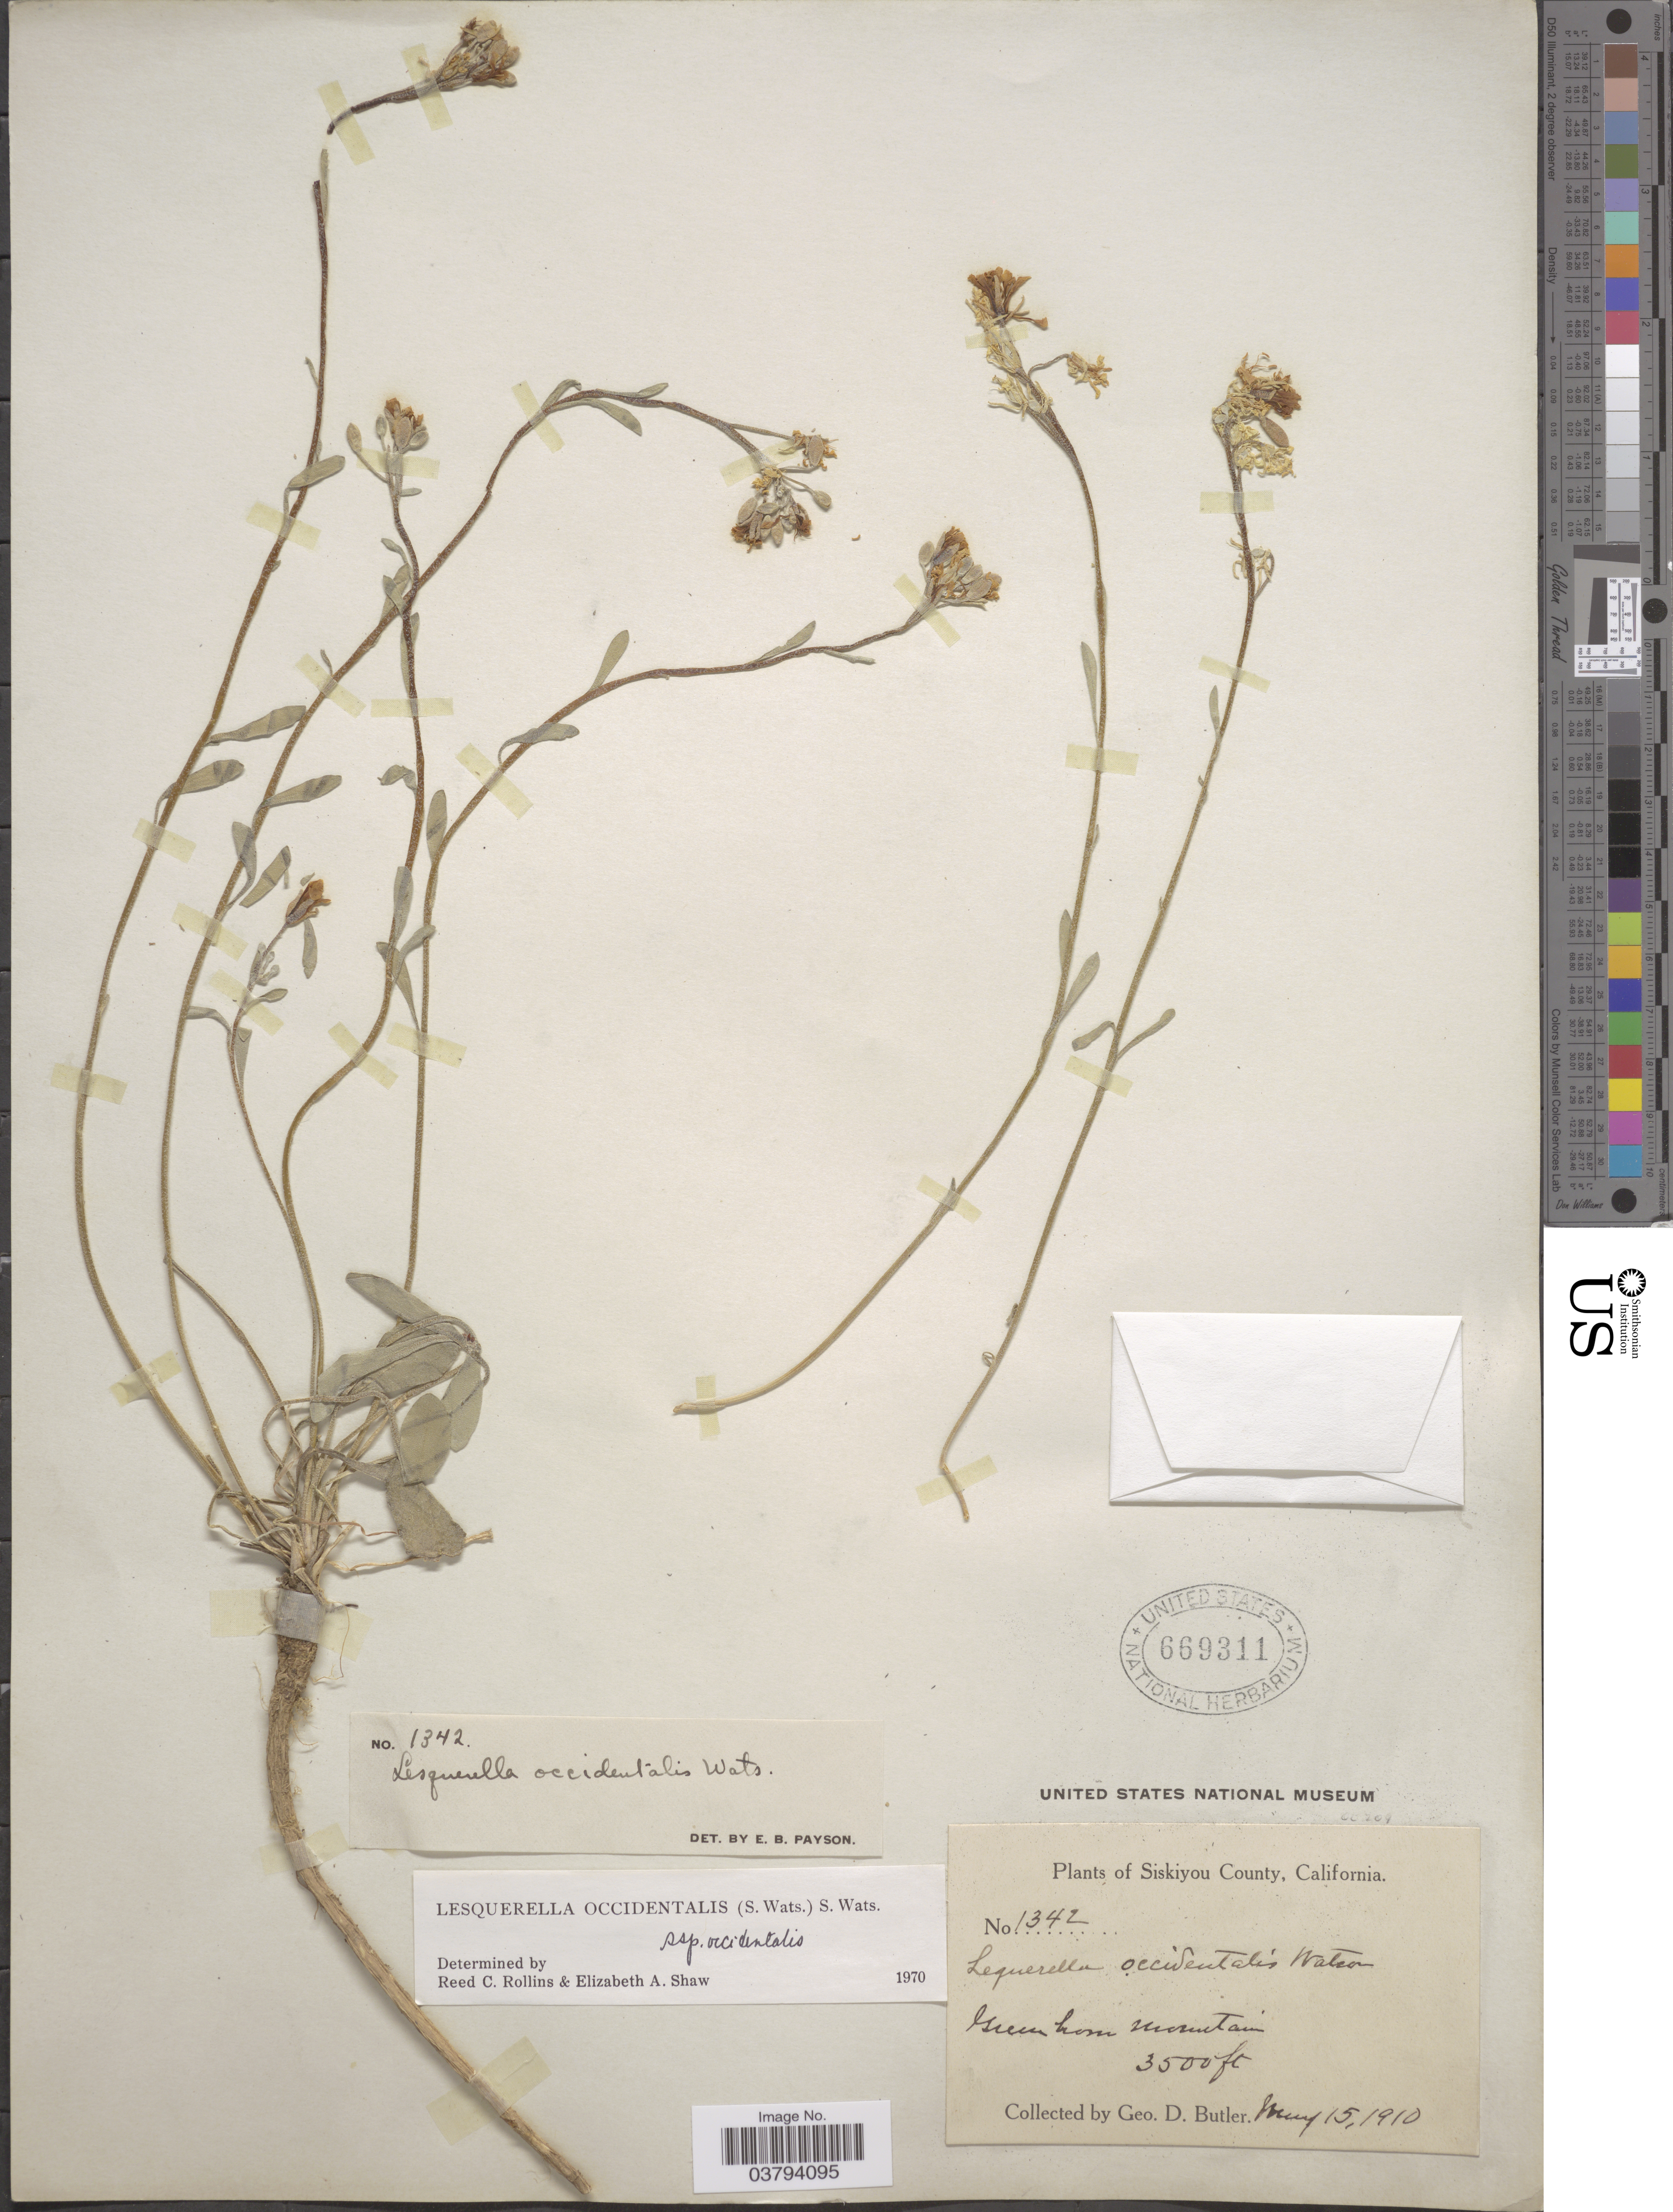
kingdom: Plantae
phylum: Tracheophyta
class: Magnoliopsida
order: Brassicales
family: Brassicaceae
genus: Lesquerella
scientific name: Lesquerella occidentalis var. occidentalis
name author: S. Watson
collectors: G. D. Butler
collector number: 1342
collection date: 1910-05-15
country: United States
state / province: California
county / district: Siskiyou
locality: Siskiyou County. Green horn mountain.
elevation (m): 1067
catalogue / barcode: US 669311